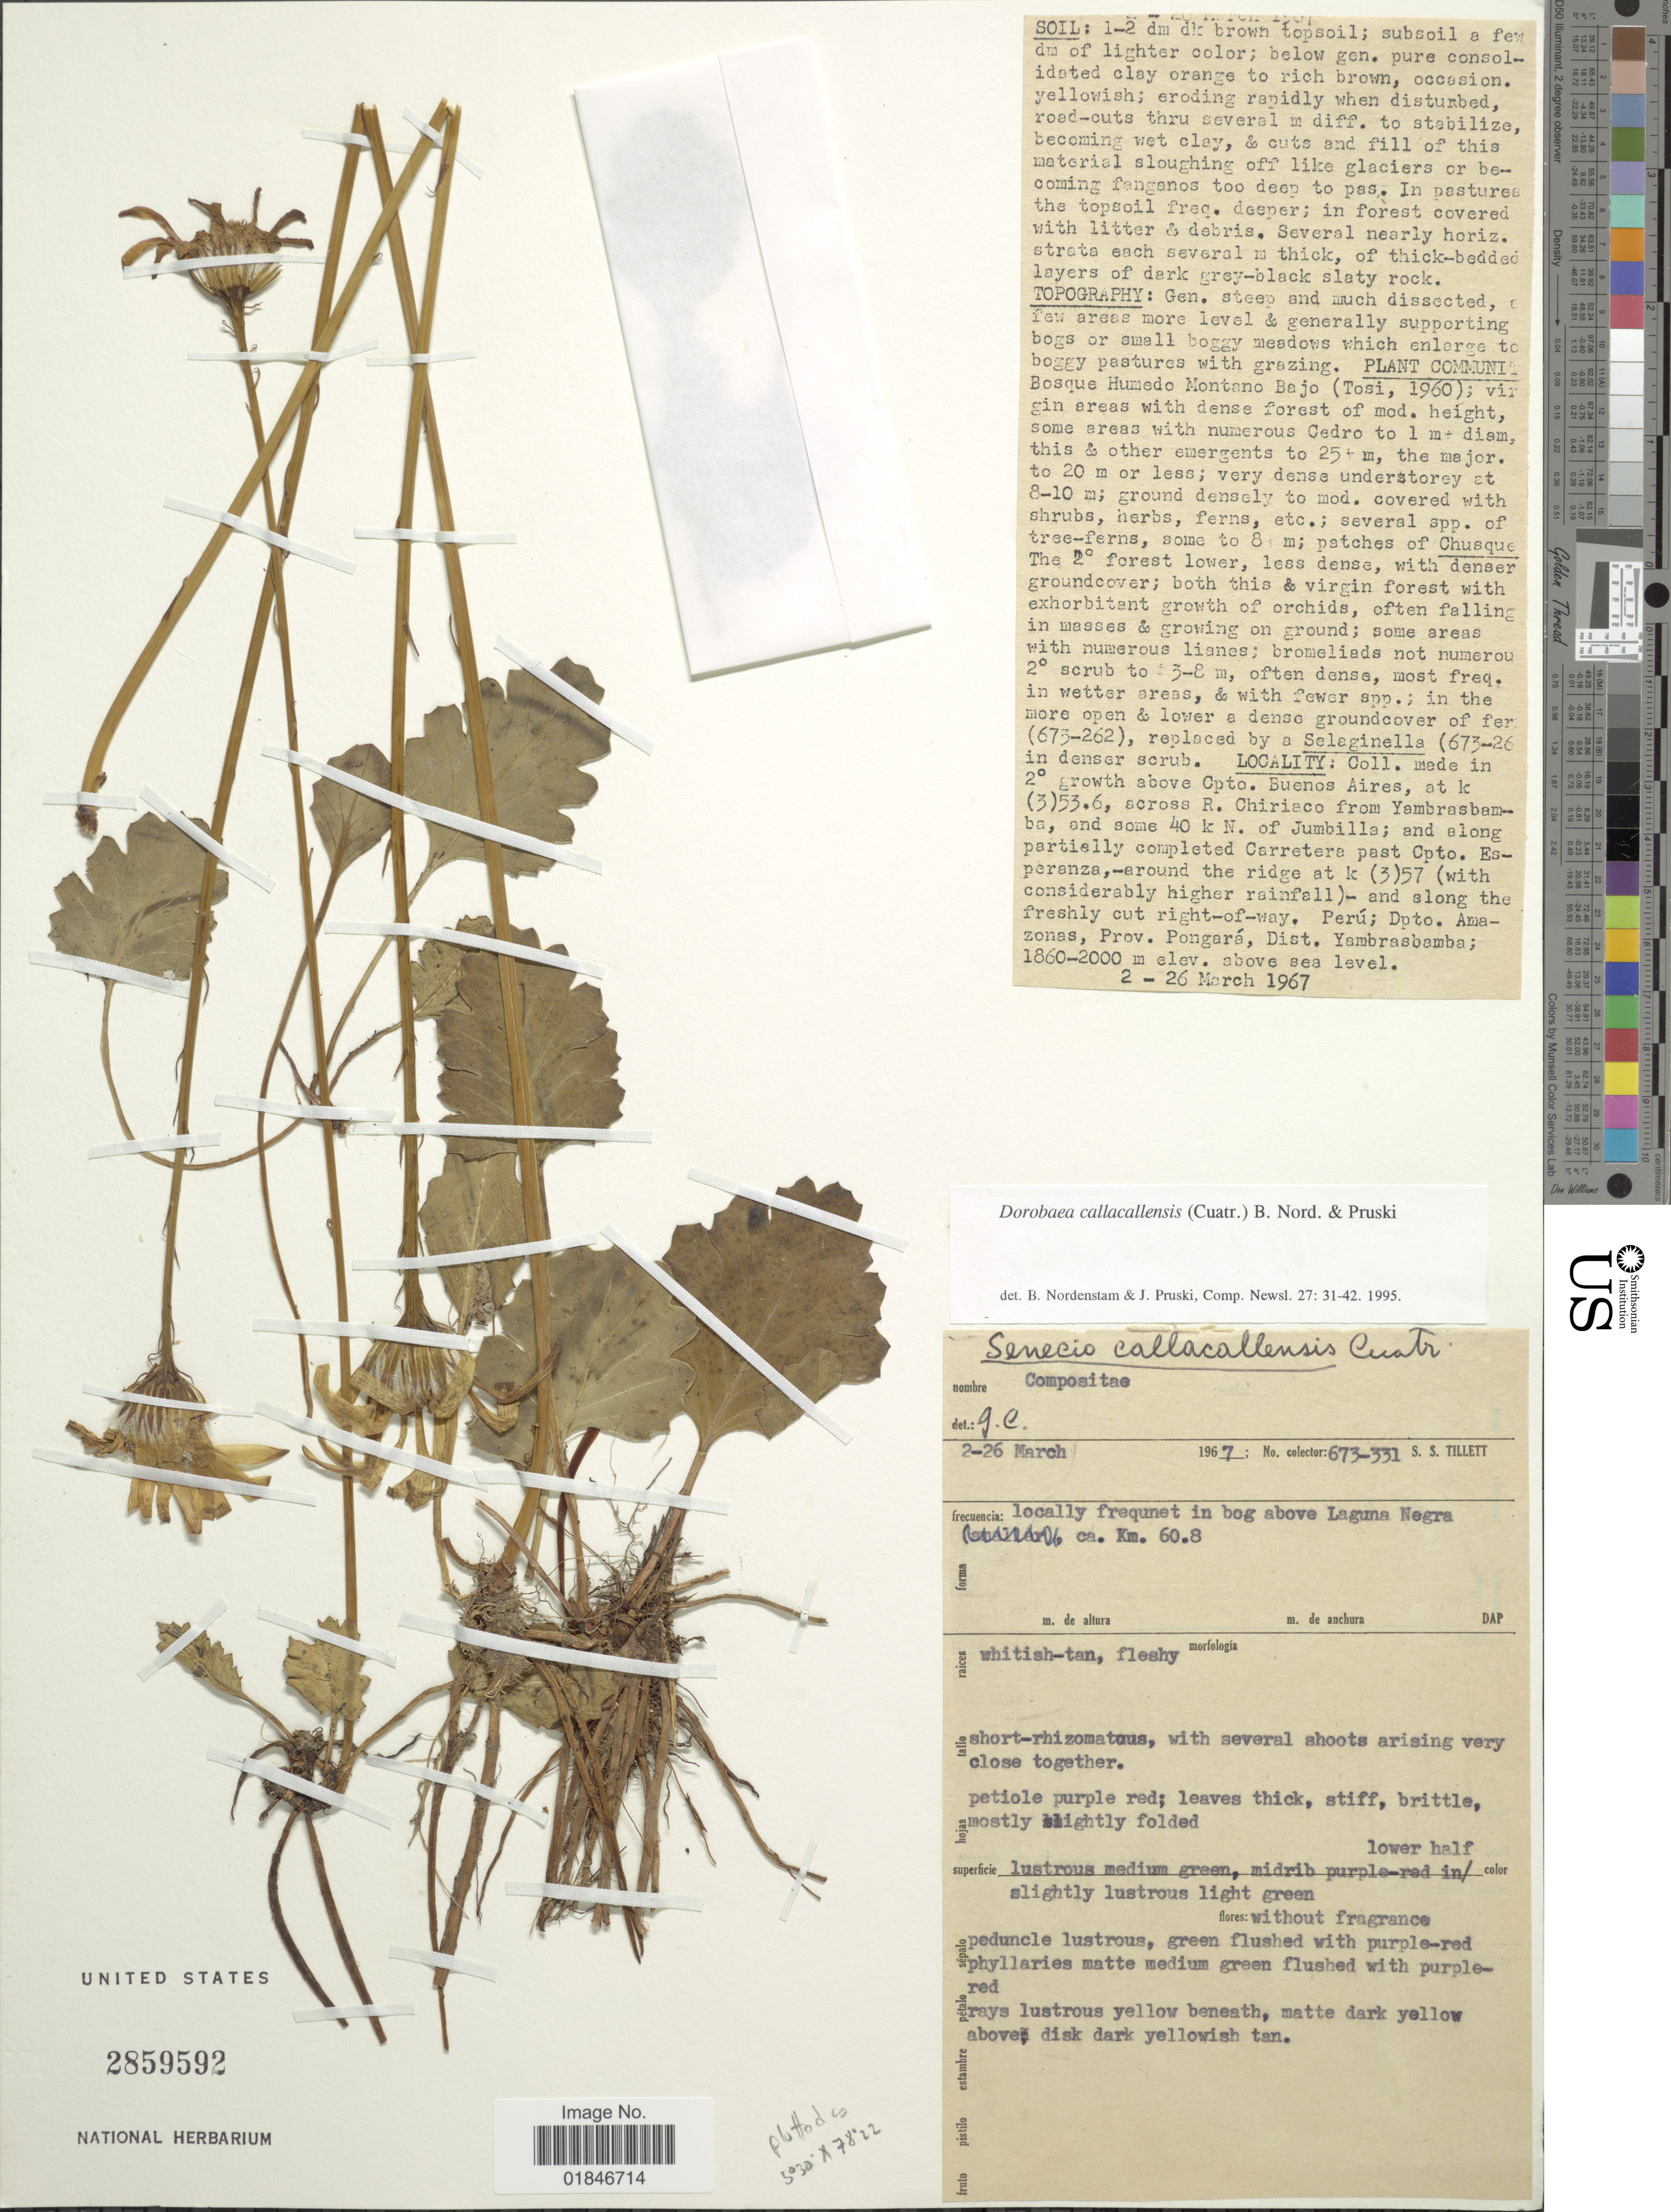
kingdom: Plantae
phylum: Tracheophyta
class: Magnoliopsida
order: Asterales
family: Asteraceae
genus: Dorobaea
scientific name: Dorobaea callacallensis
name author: (Cuatrec.) B. Nord. & Pruski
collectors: S. S. Tillett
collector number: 673-331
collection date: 1967-03-02/1967-03-26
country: Peru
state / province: Amazonas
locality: In bog above Laguna Negra ca. Km. 60.8. Peru; Dpto.Amazonas, Prov. Pongara, Dist. Yambrasbamba.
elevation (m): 1860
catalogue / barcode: US 2859592